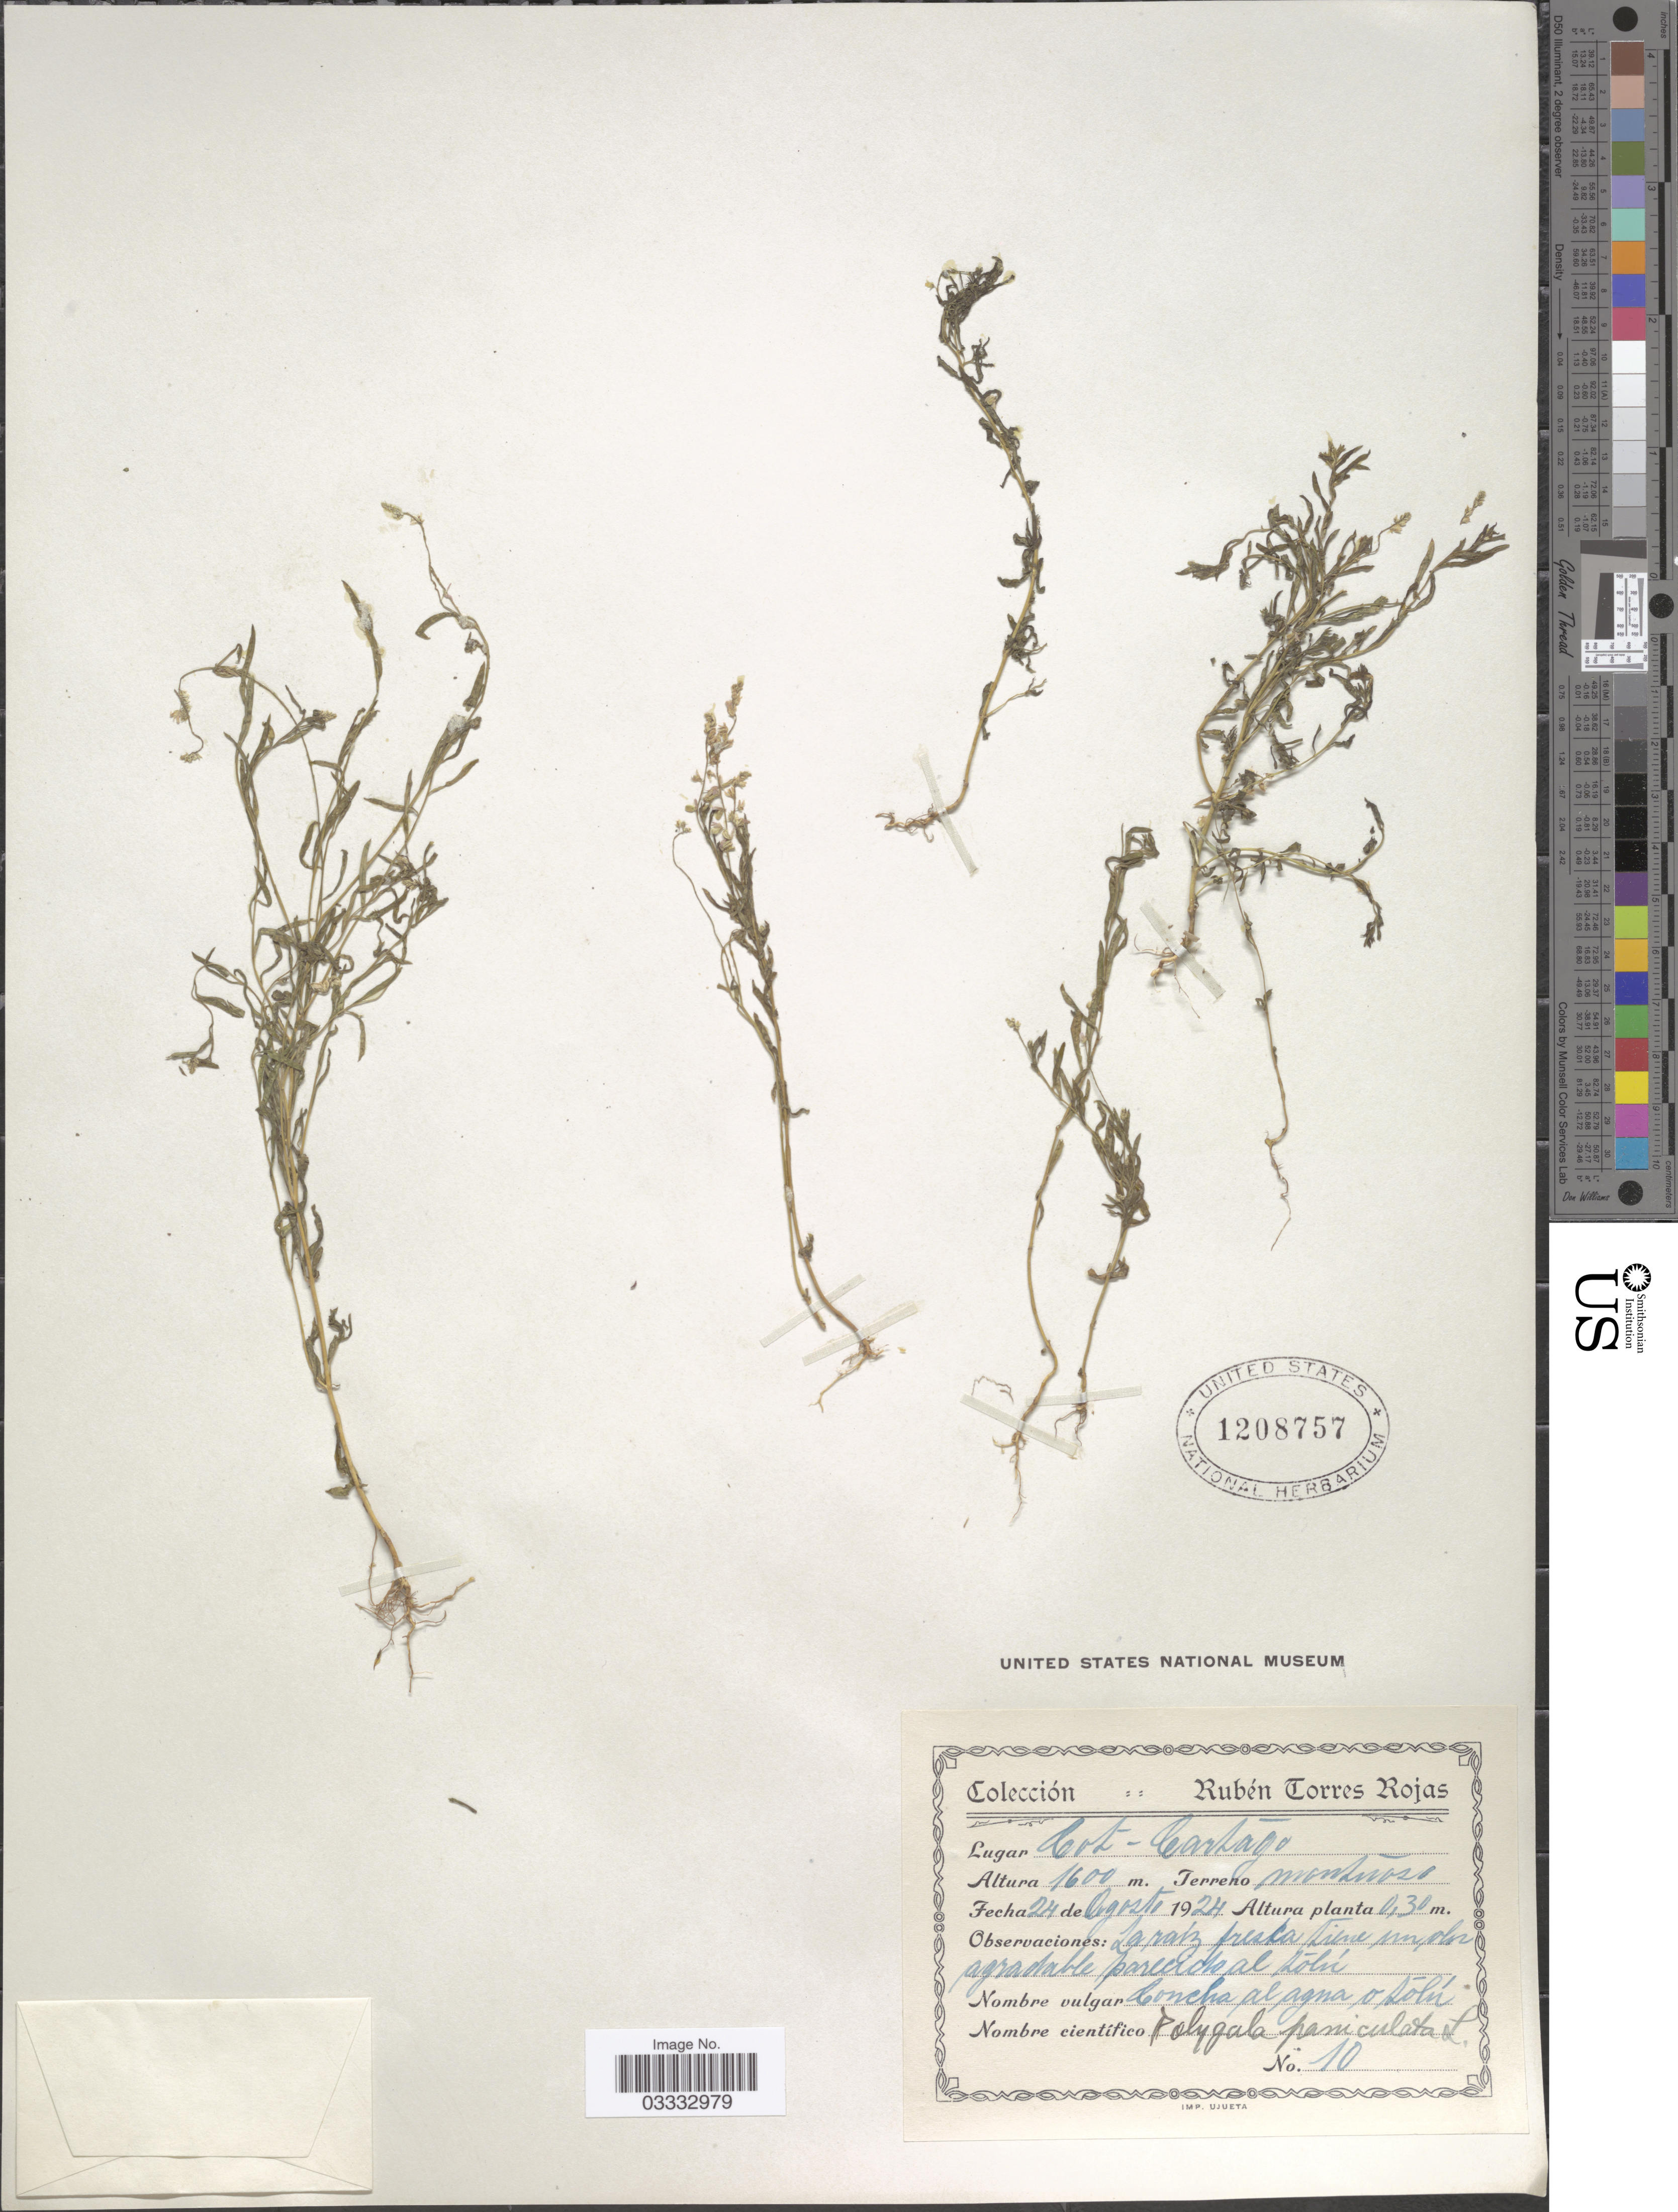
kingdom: Plantae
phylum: Tracheophyta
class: Magnoliopsida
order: Fabales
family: Polygalaceae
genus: Polygala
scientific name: Polygala paniculata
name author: L.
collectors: R. Torres Rojas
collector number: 10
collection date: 1924-08-24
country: Costa Rica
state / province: Cartago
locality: Coz - Cartago.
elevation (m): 1600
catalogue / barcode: US 1208757